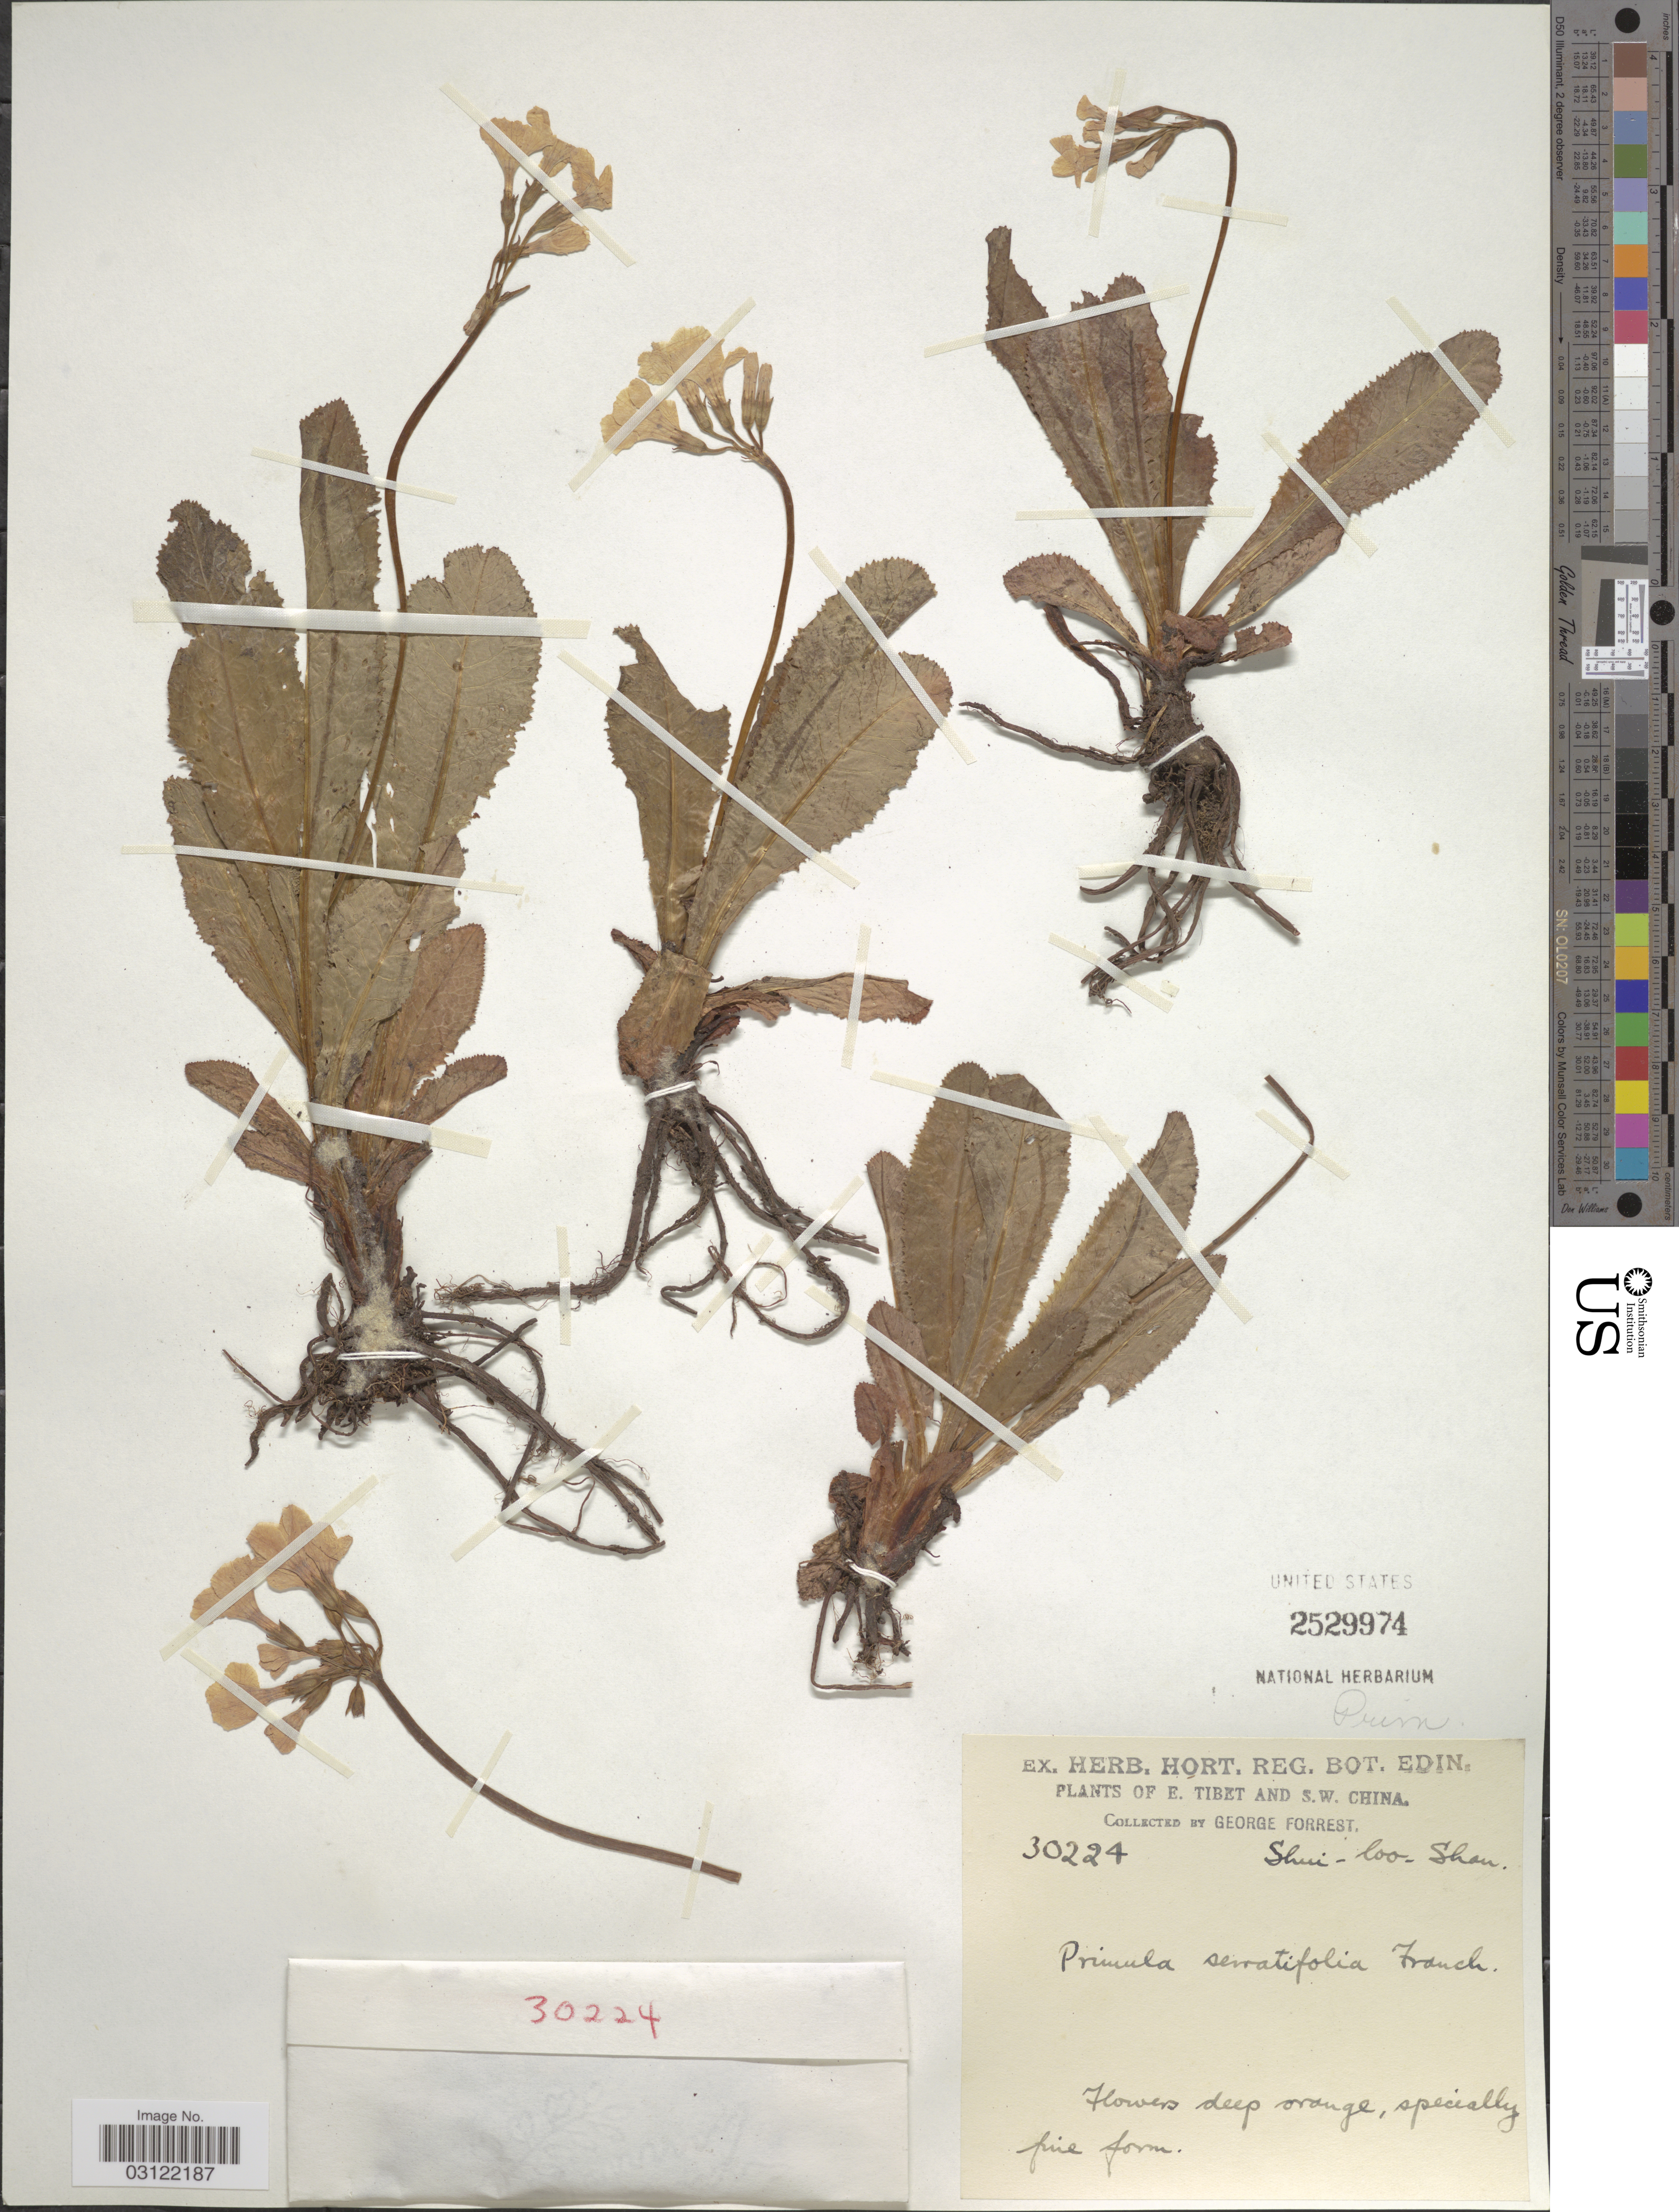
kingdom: Plantae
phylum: Tracheophyta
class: Magnoliopsida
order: Ericales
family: Primulaceae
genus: Primula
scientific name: Primula serratifolia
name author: Franch.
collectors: G. Forrest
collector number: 30224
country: China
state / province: Xizang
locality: E. Tibet and S. W. China. Shui-loo-Shan.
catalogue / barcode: US 2529974